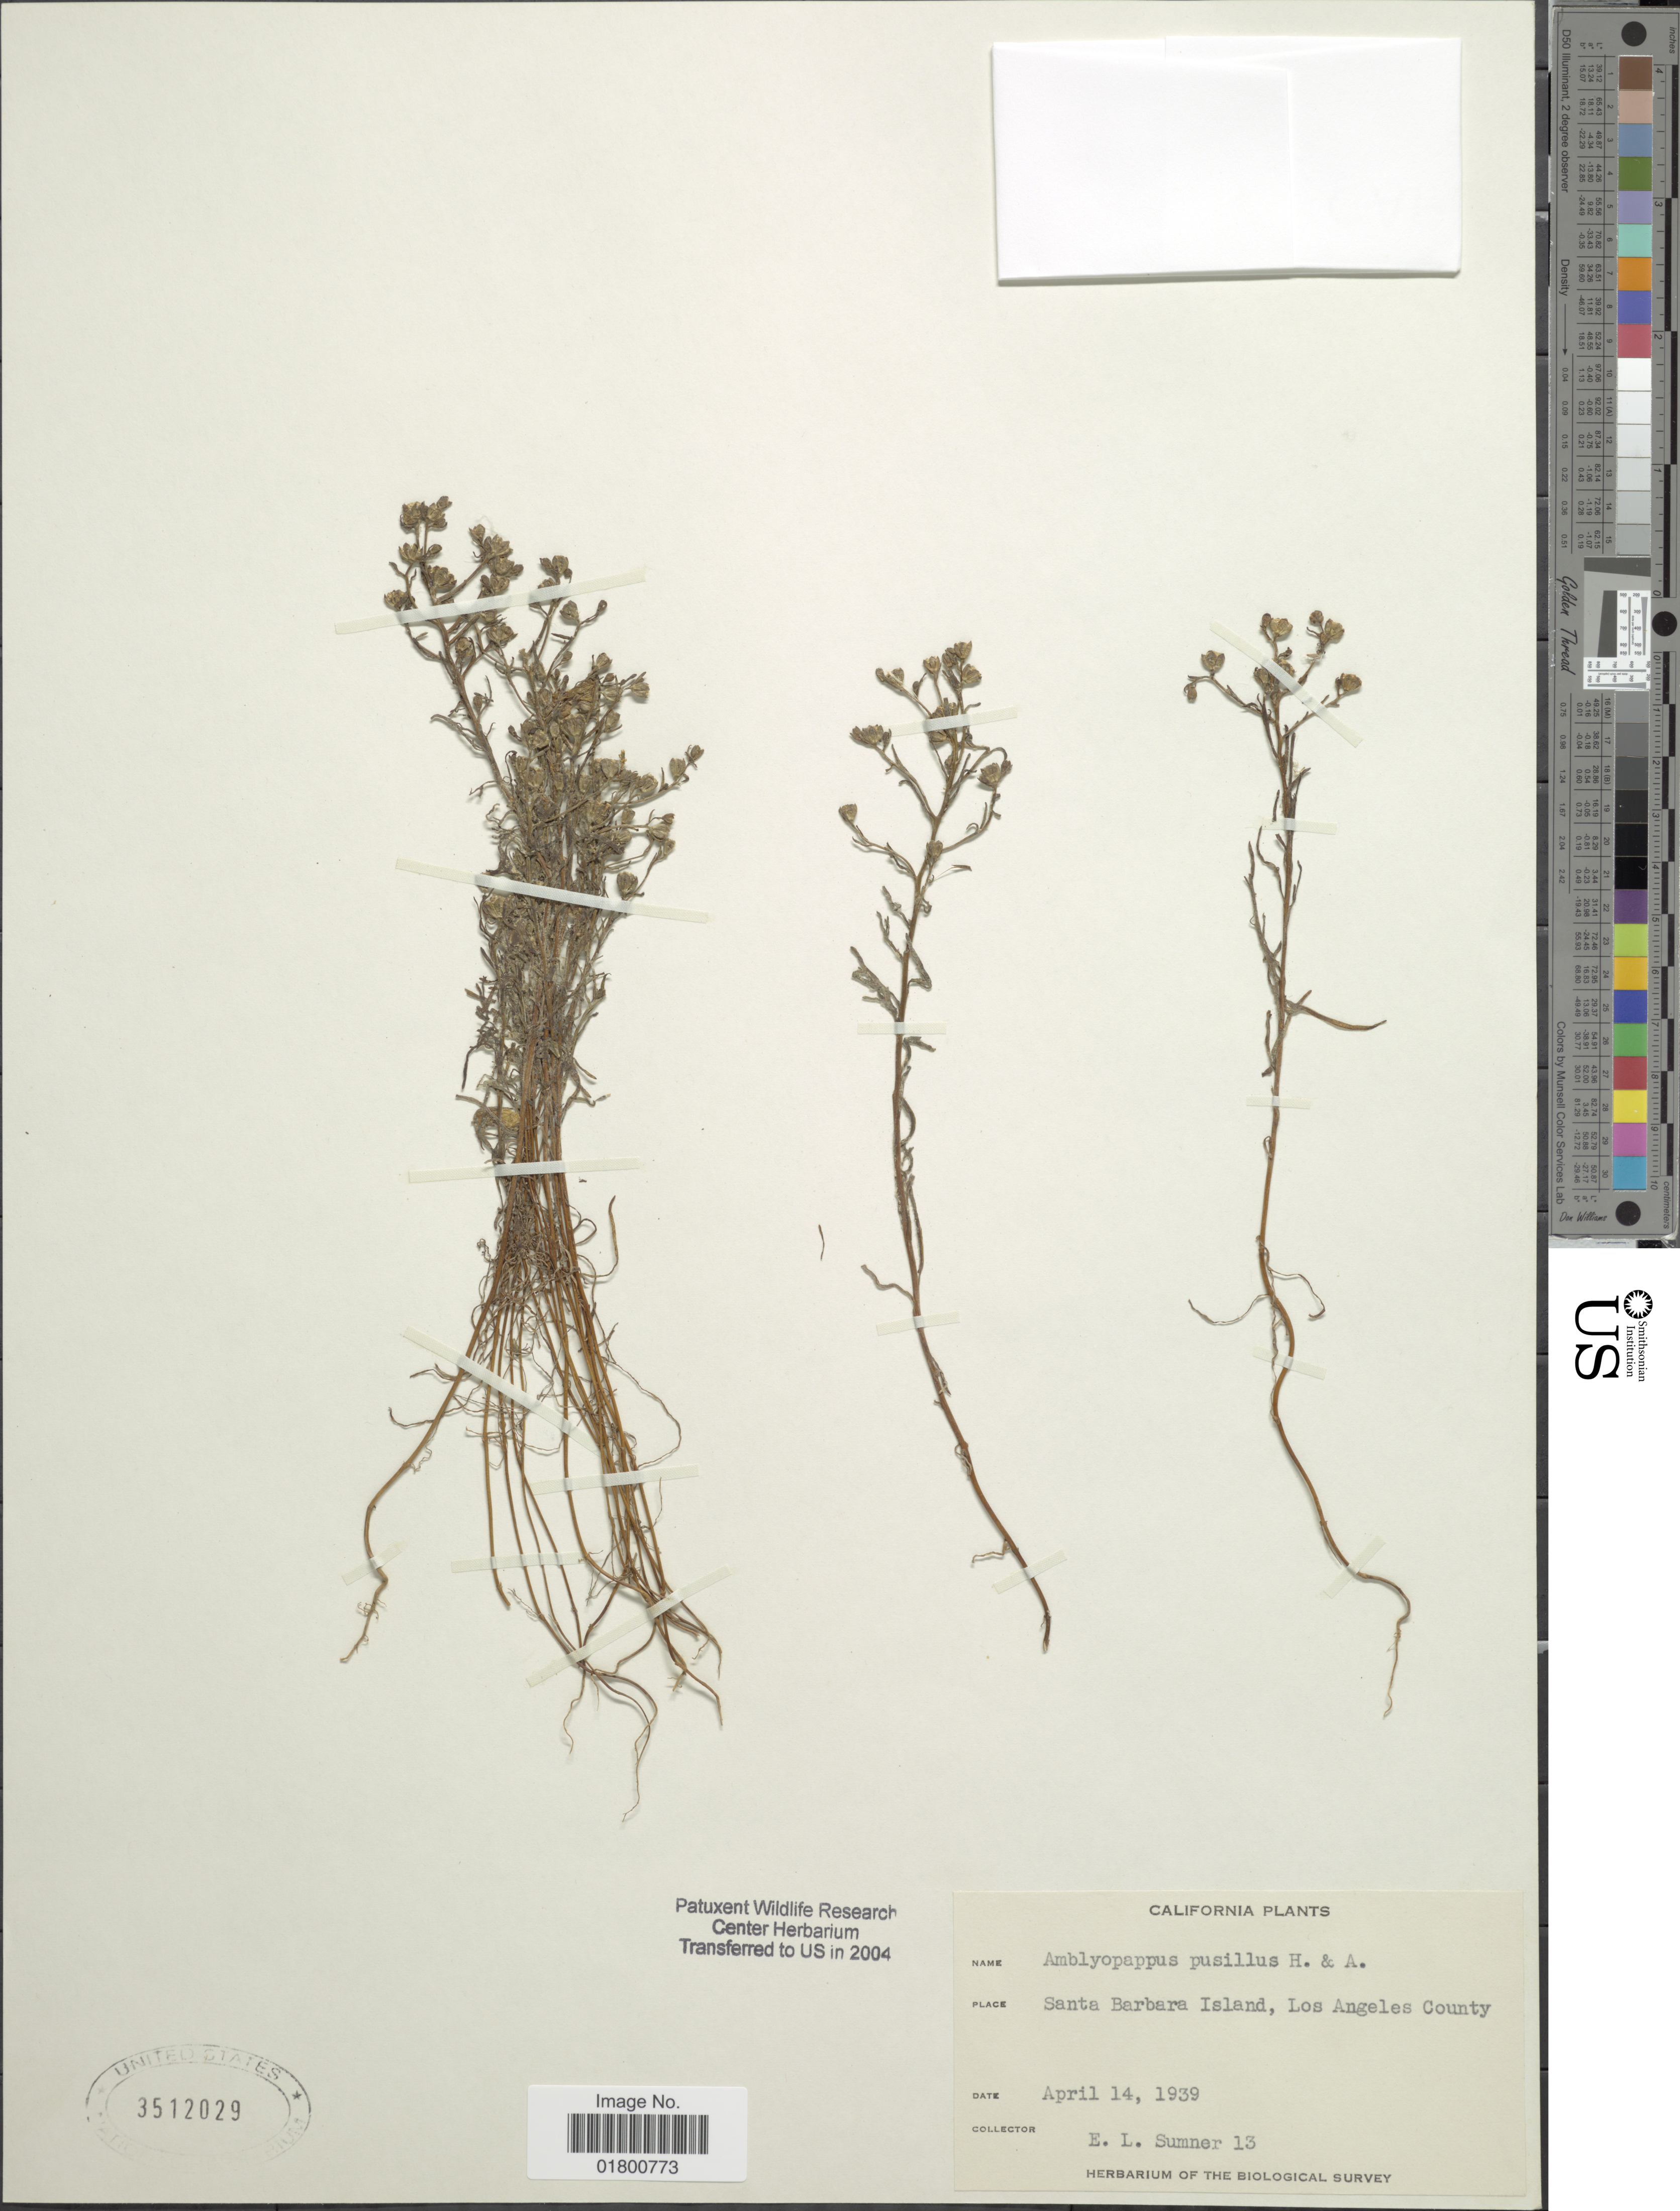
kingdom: Plantae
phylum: Tracheophyta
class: Magnoliopsida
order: Asterales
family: Asteraceae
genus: Amblyopappus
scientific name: Amblyopappus pusillus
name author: Hook. & Arn.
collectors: E. Sumner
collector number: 13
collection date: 1939-04-14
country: United States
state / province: California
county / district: Los Angeles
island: Santa Barbara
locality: Santa Barbara Island, Los Angeles County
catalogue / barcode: US 3612029